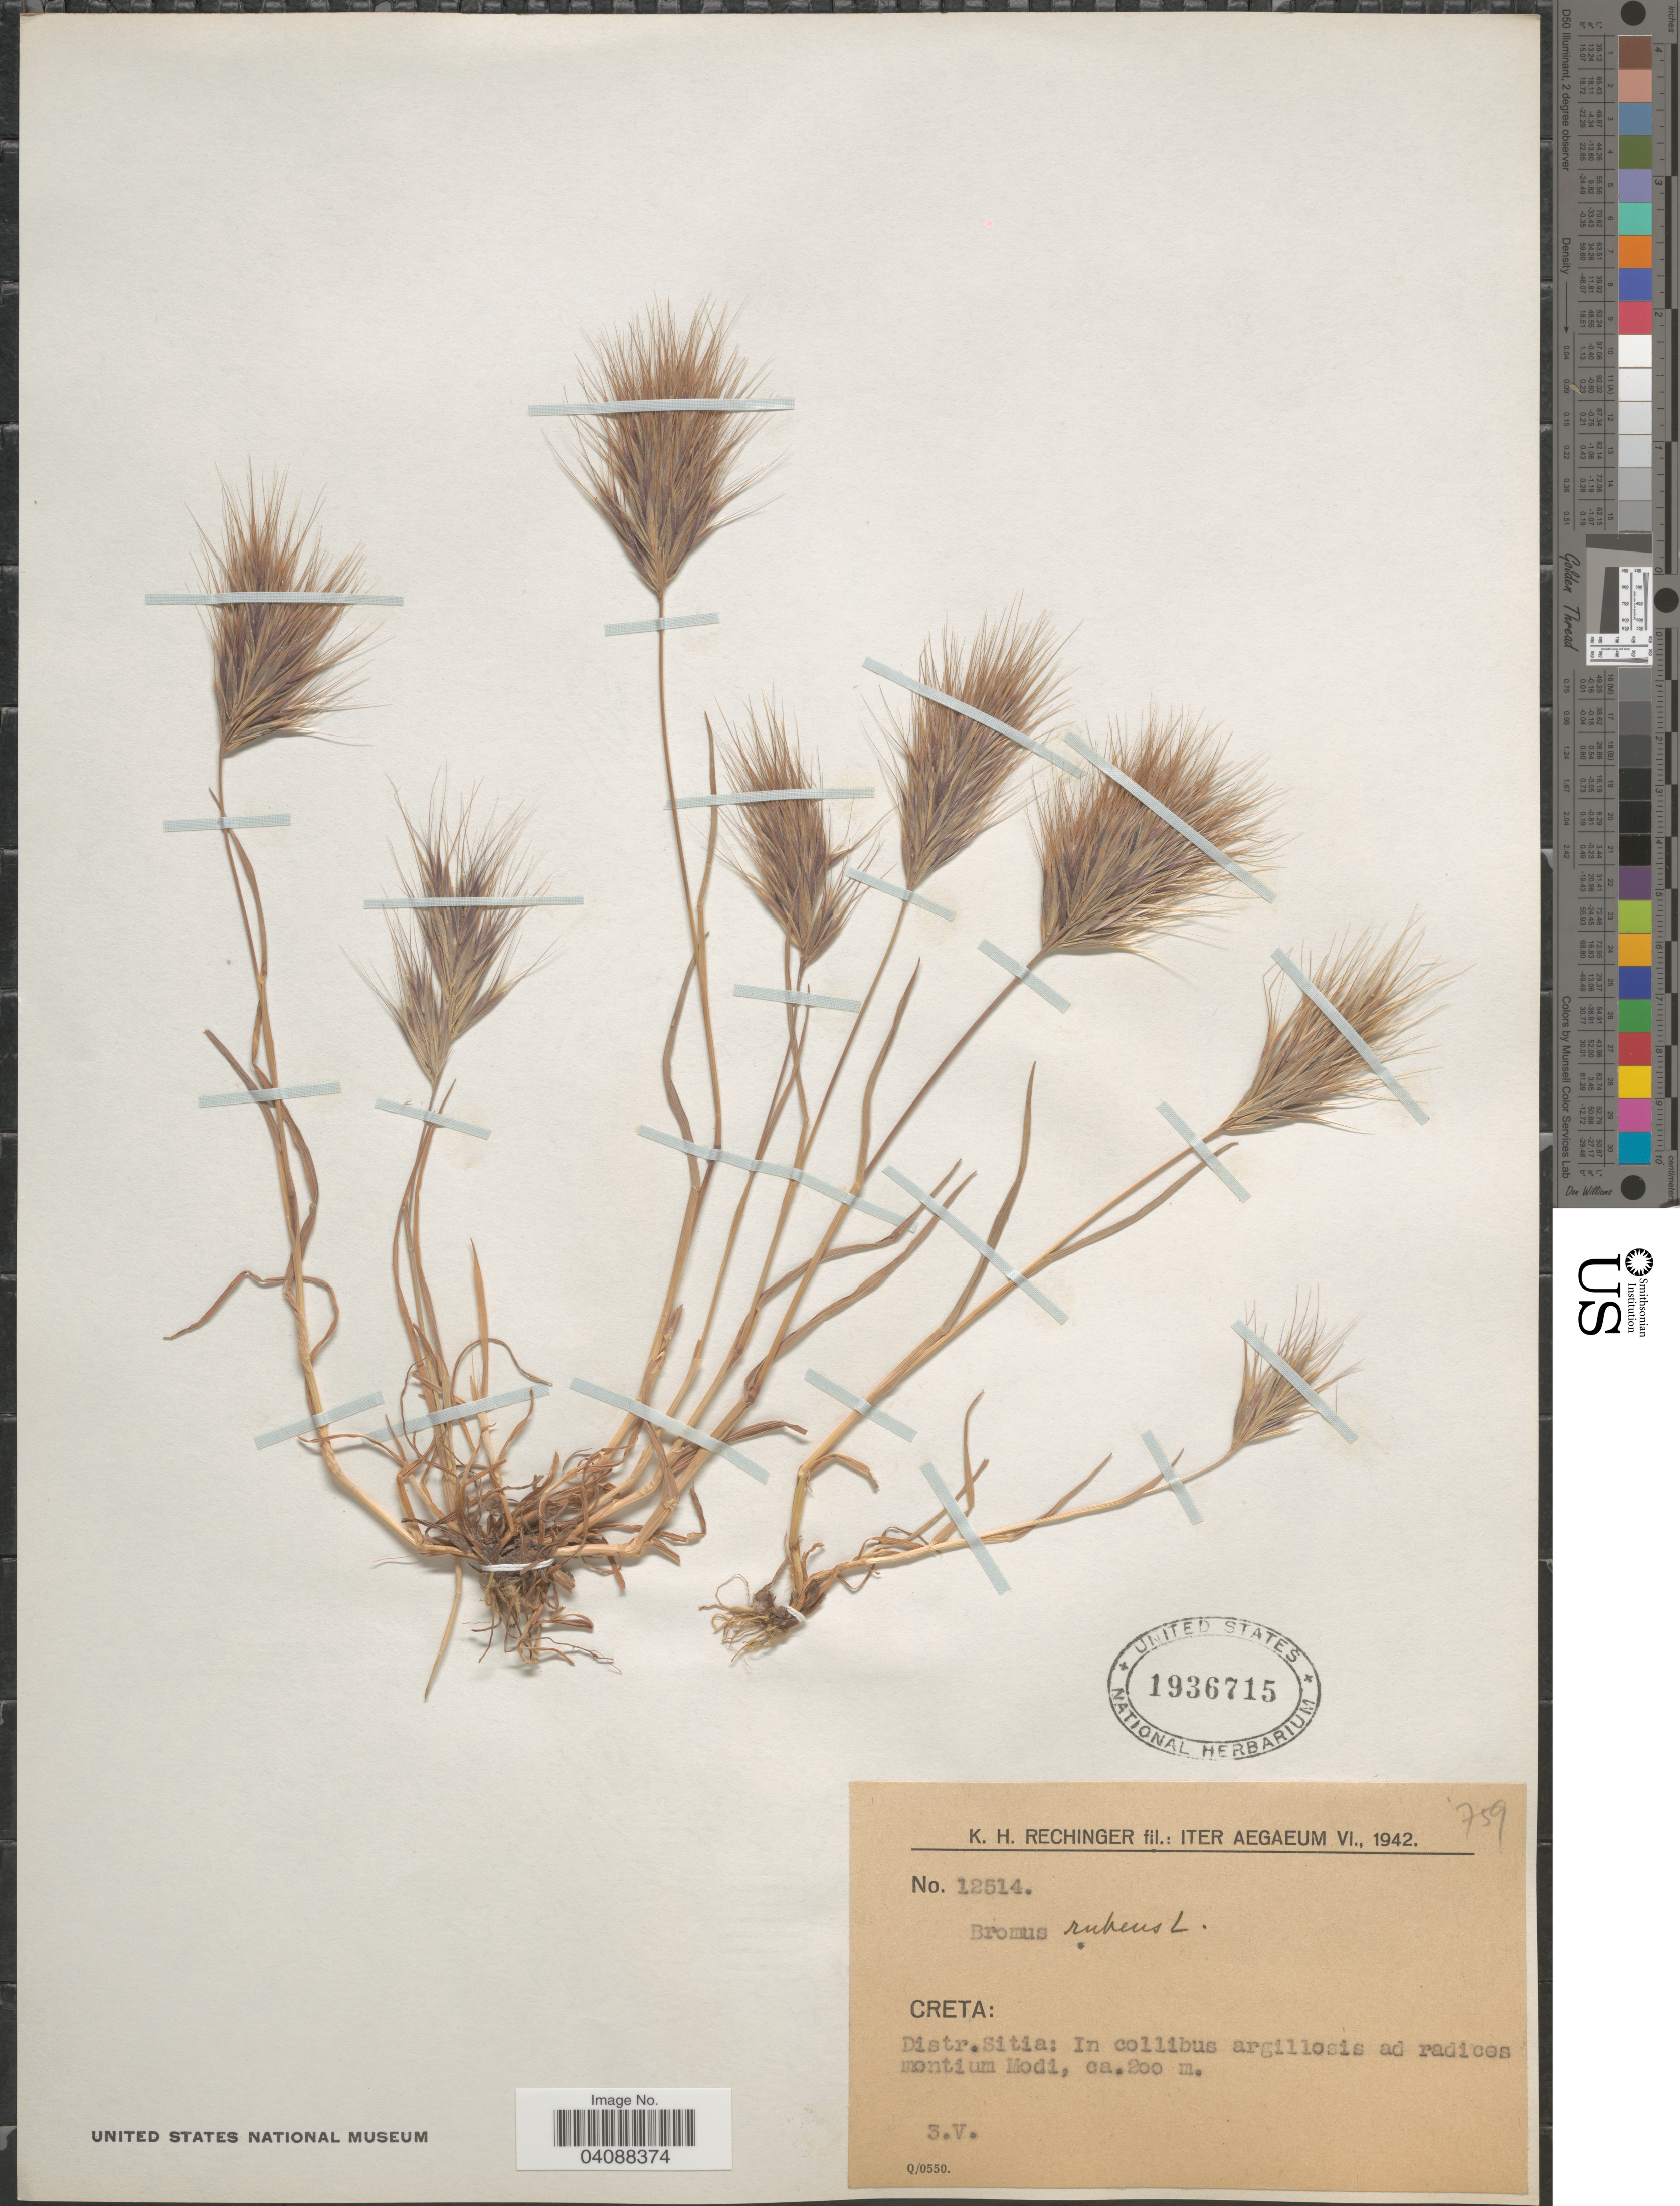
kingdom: Plantae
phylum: Tracheophyta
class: Liliopsida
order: Poales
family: Poaceae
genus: Bromus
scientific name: Bromus rubens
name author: L.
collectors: K. H. Rechinger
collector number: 12514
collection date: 1942-05-03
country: Greece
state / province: Crete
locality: Iter Aegaeum VI., 1942. Creta: Distr.Sitia: In collibus argillosis ad radices montium Modi.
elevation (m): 200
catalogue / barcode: US 1936715